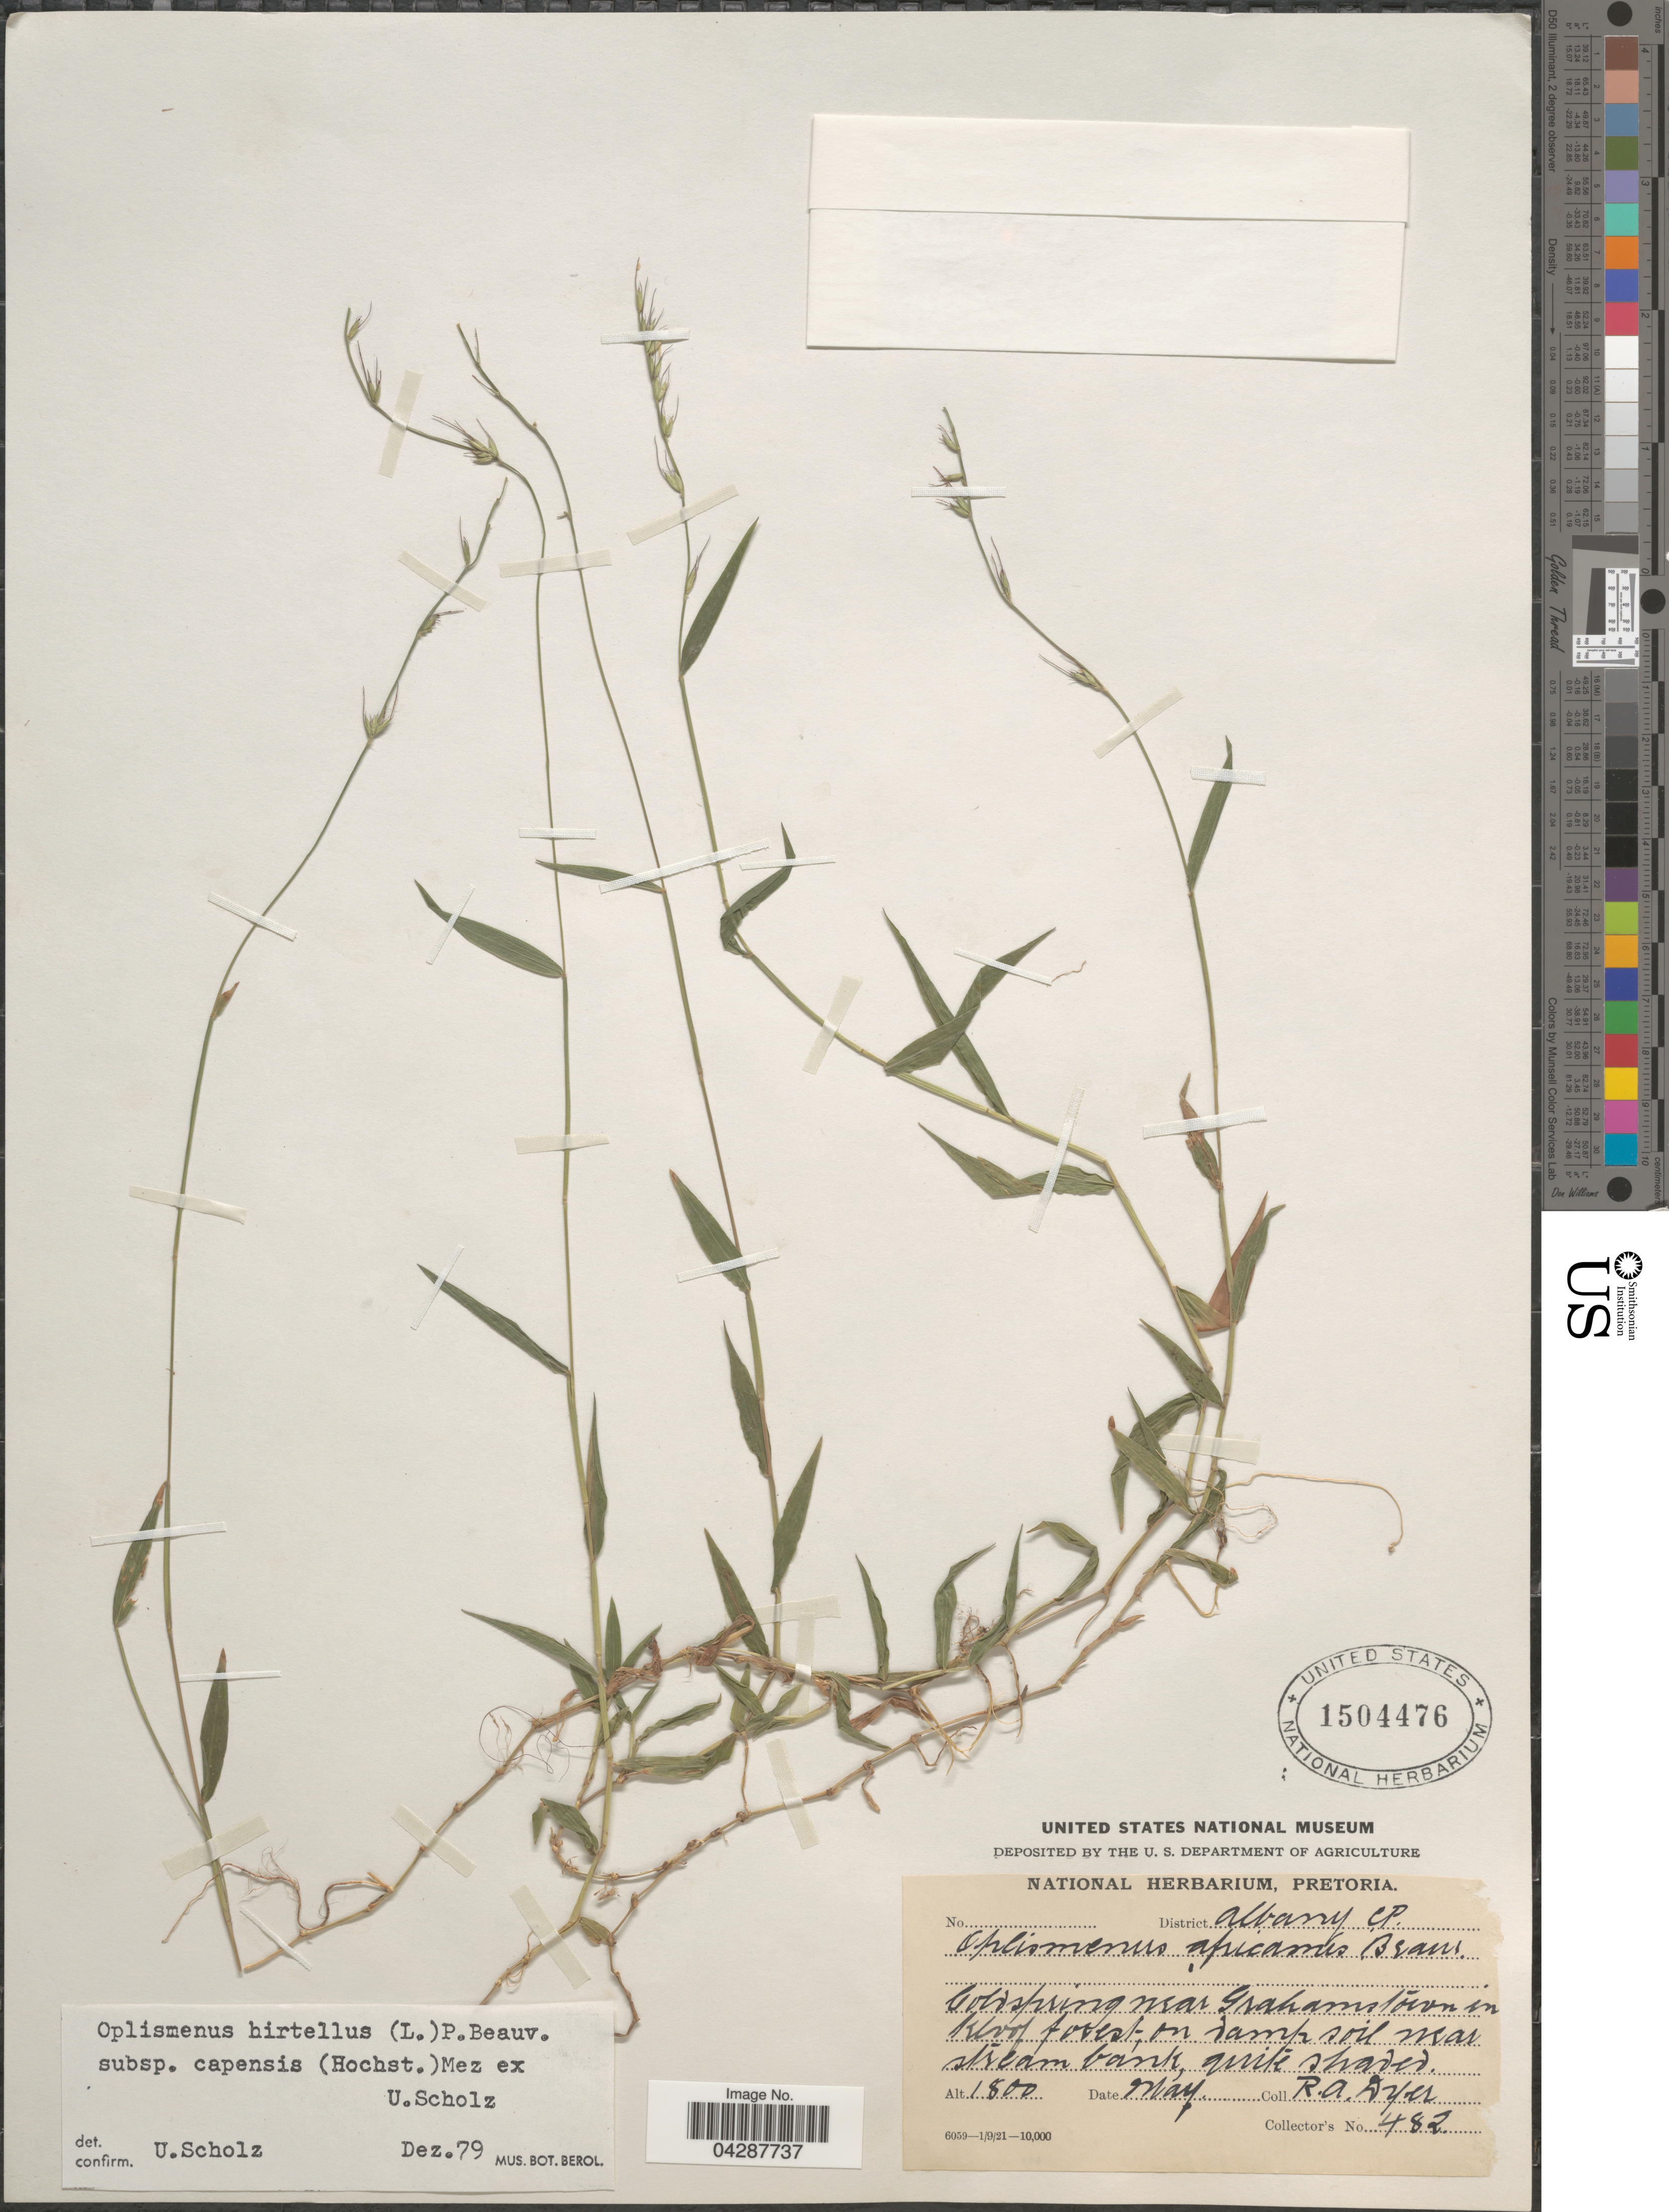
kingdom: Plantae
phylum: Tracheophyta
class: Liliopsida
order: Poales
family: Poaceae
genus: Oplismenus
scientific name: Oplismenus hirtellus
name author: (L.) P. Beauv.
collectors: R. A. Dyer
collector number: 482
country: South Africa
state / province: Eastern Cape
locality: District Albany C.P. Coldspring near Grahamstown in Kloof forest.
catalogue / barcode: US 1504476